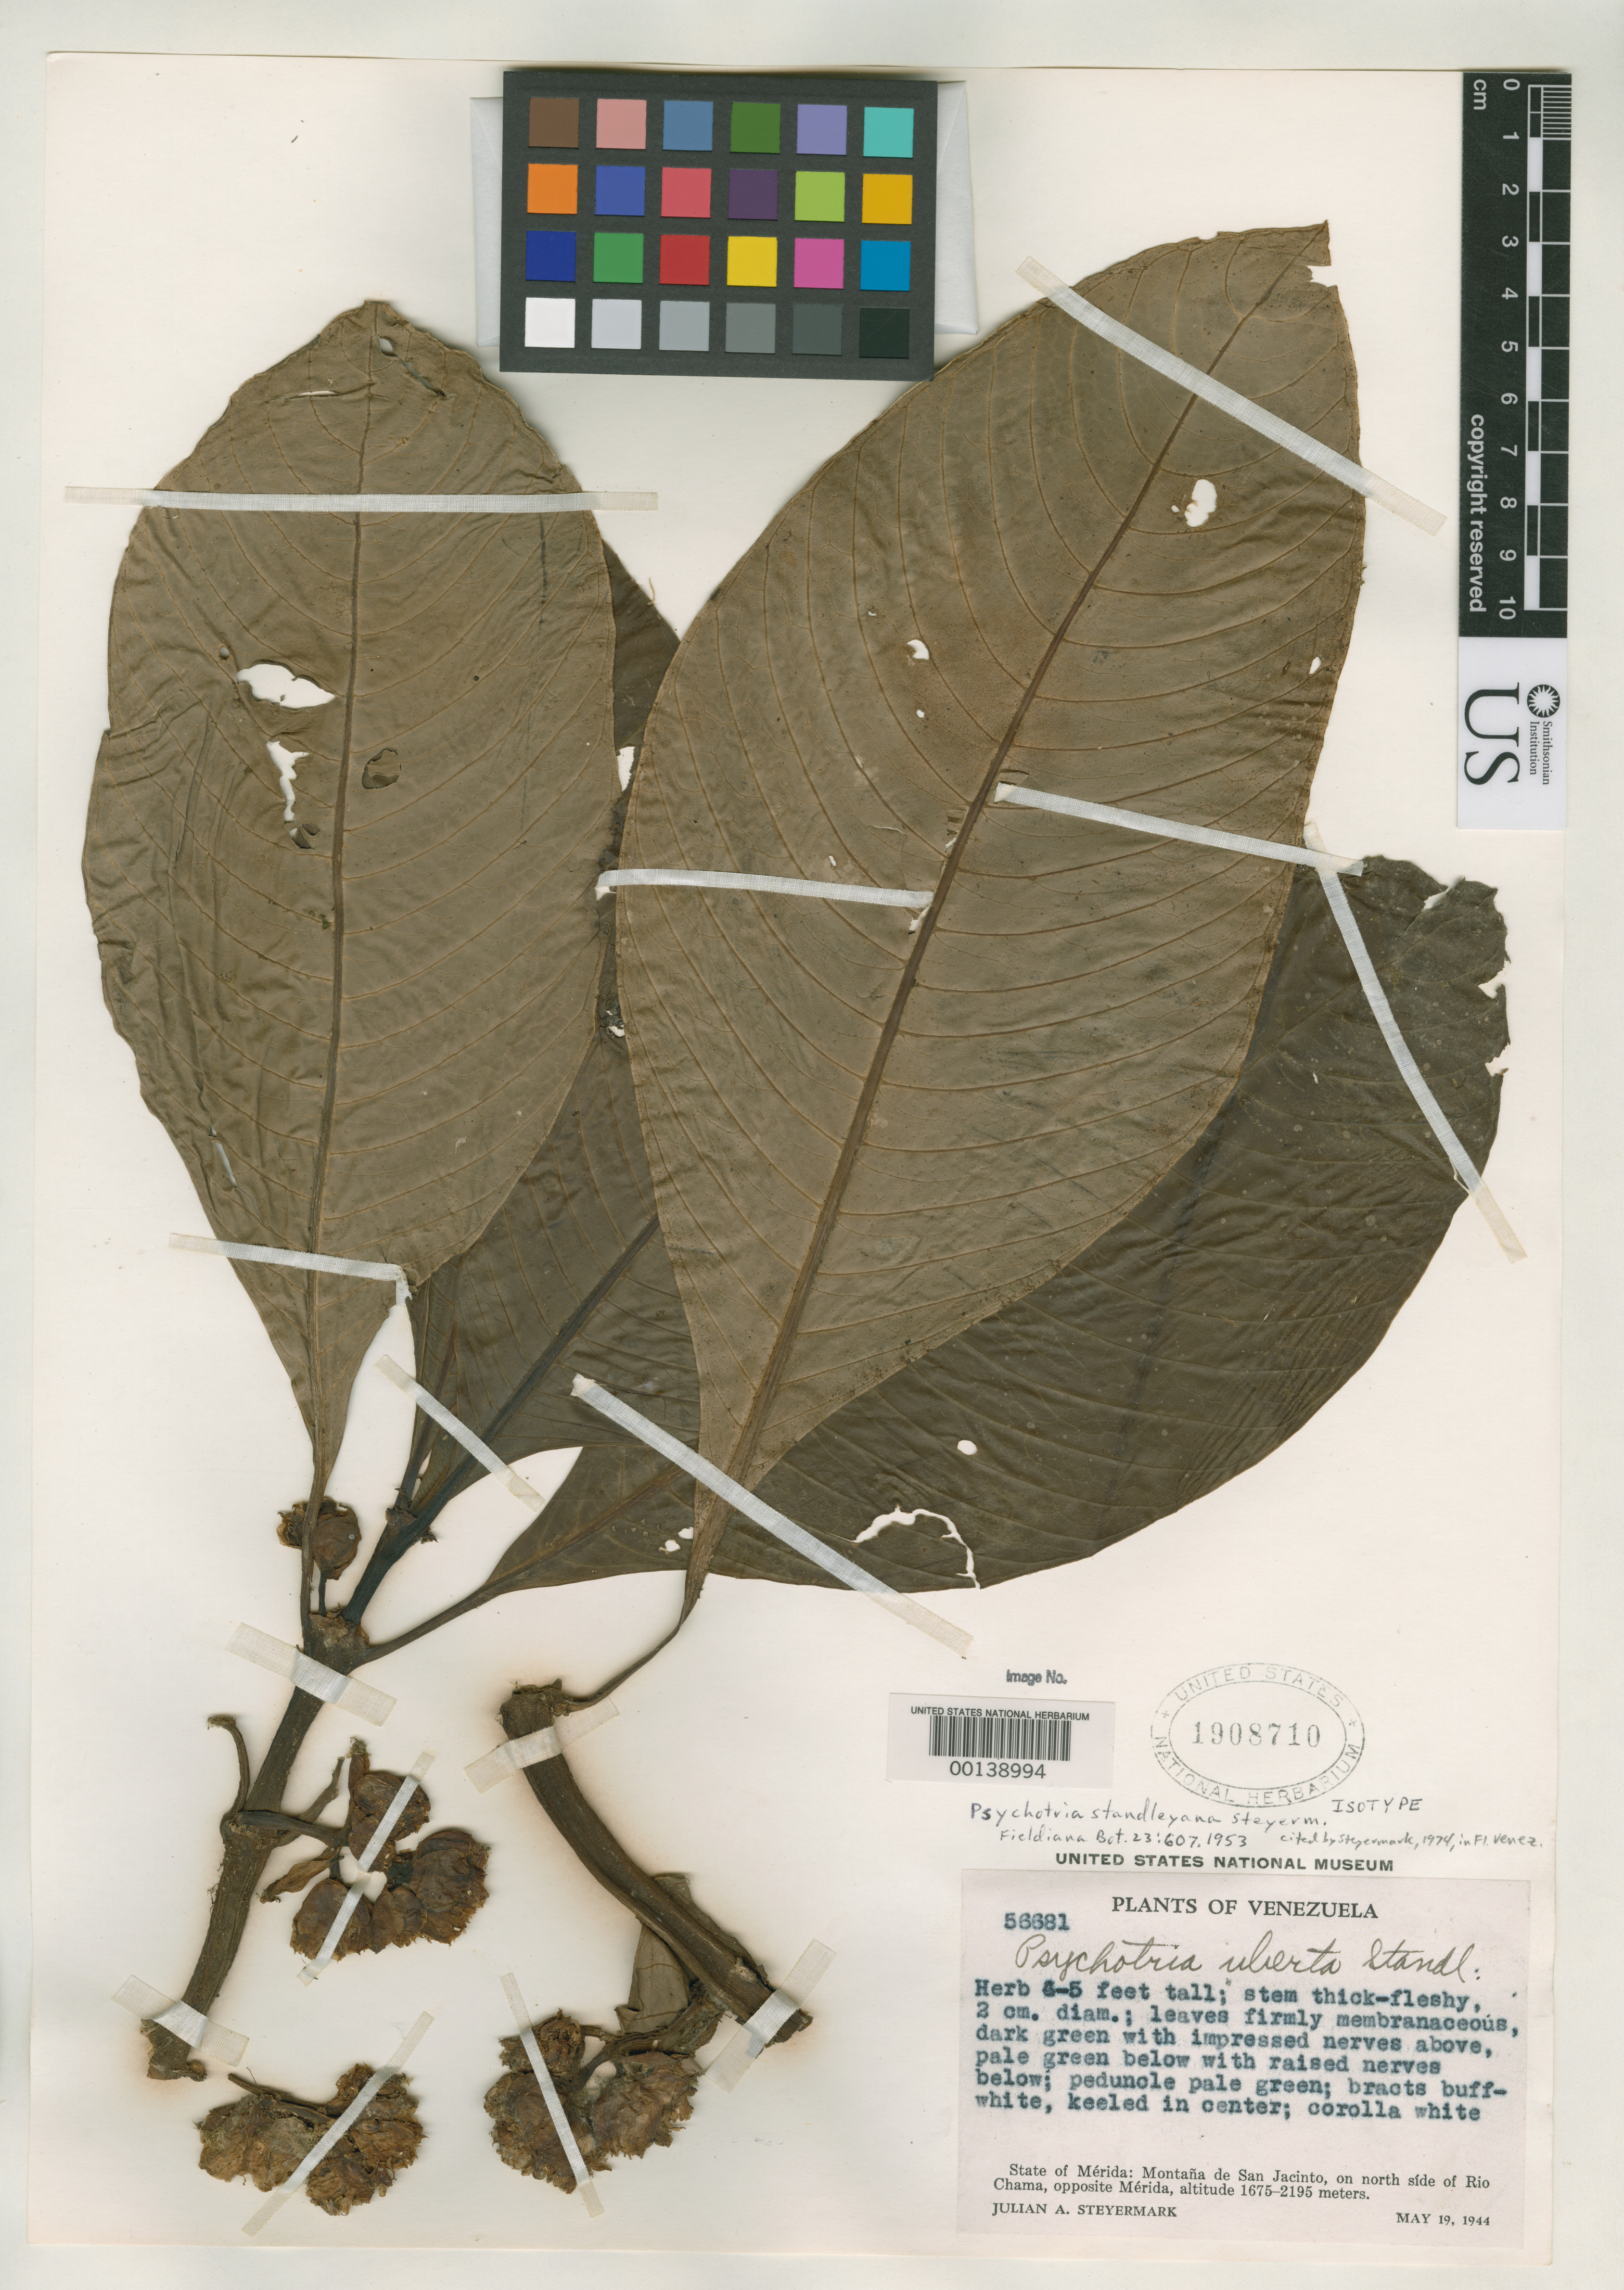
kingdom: Plantae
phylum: Tracheophyta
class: Magnoliopsida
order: Gentianales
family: Rubiaceae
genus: Psychotria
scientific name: Psychotria standleyana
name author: Steyerm.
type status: Isotype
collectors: J. Steyermark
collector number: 56681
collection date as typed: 19 May 1944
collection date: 1944-05-19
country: Venezuela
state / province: Mérida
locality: San Jacinto mt, on N side of Rio Chama, opposite Merida.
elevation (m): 1675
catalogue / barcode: US 1908710